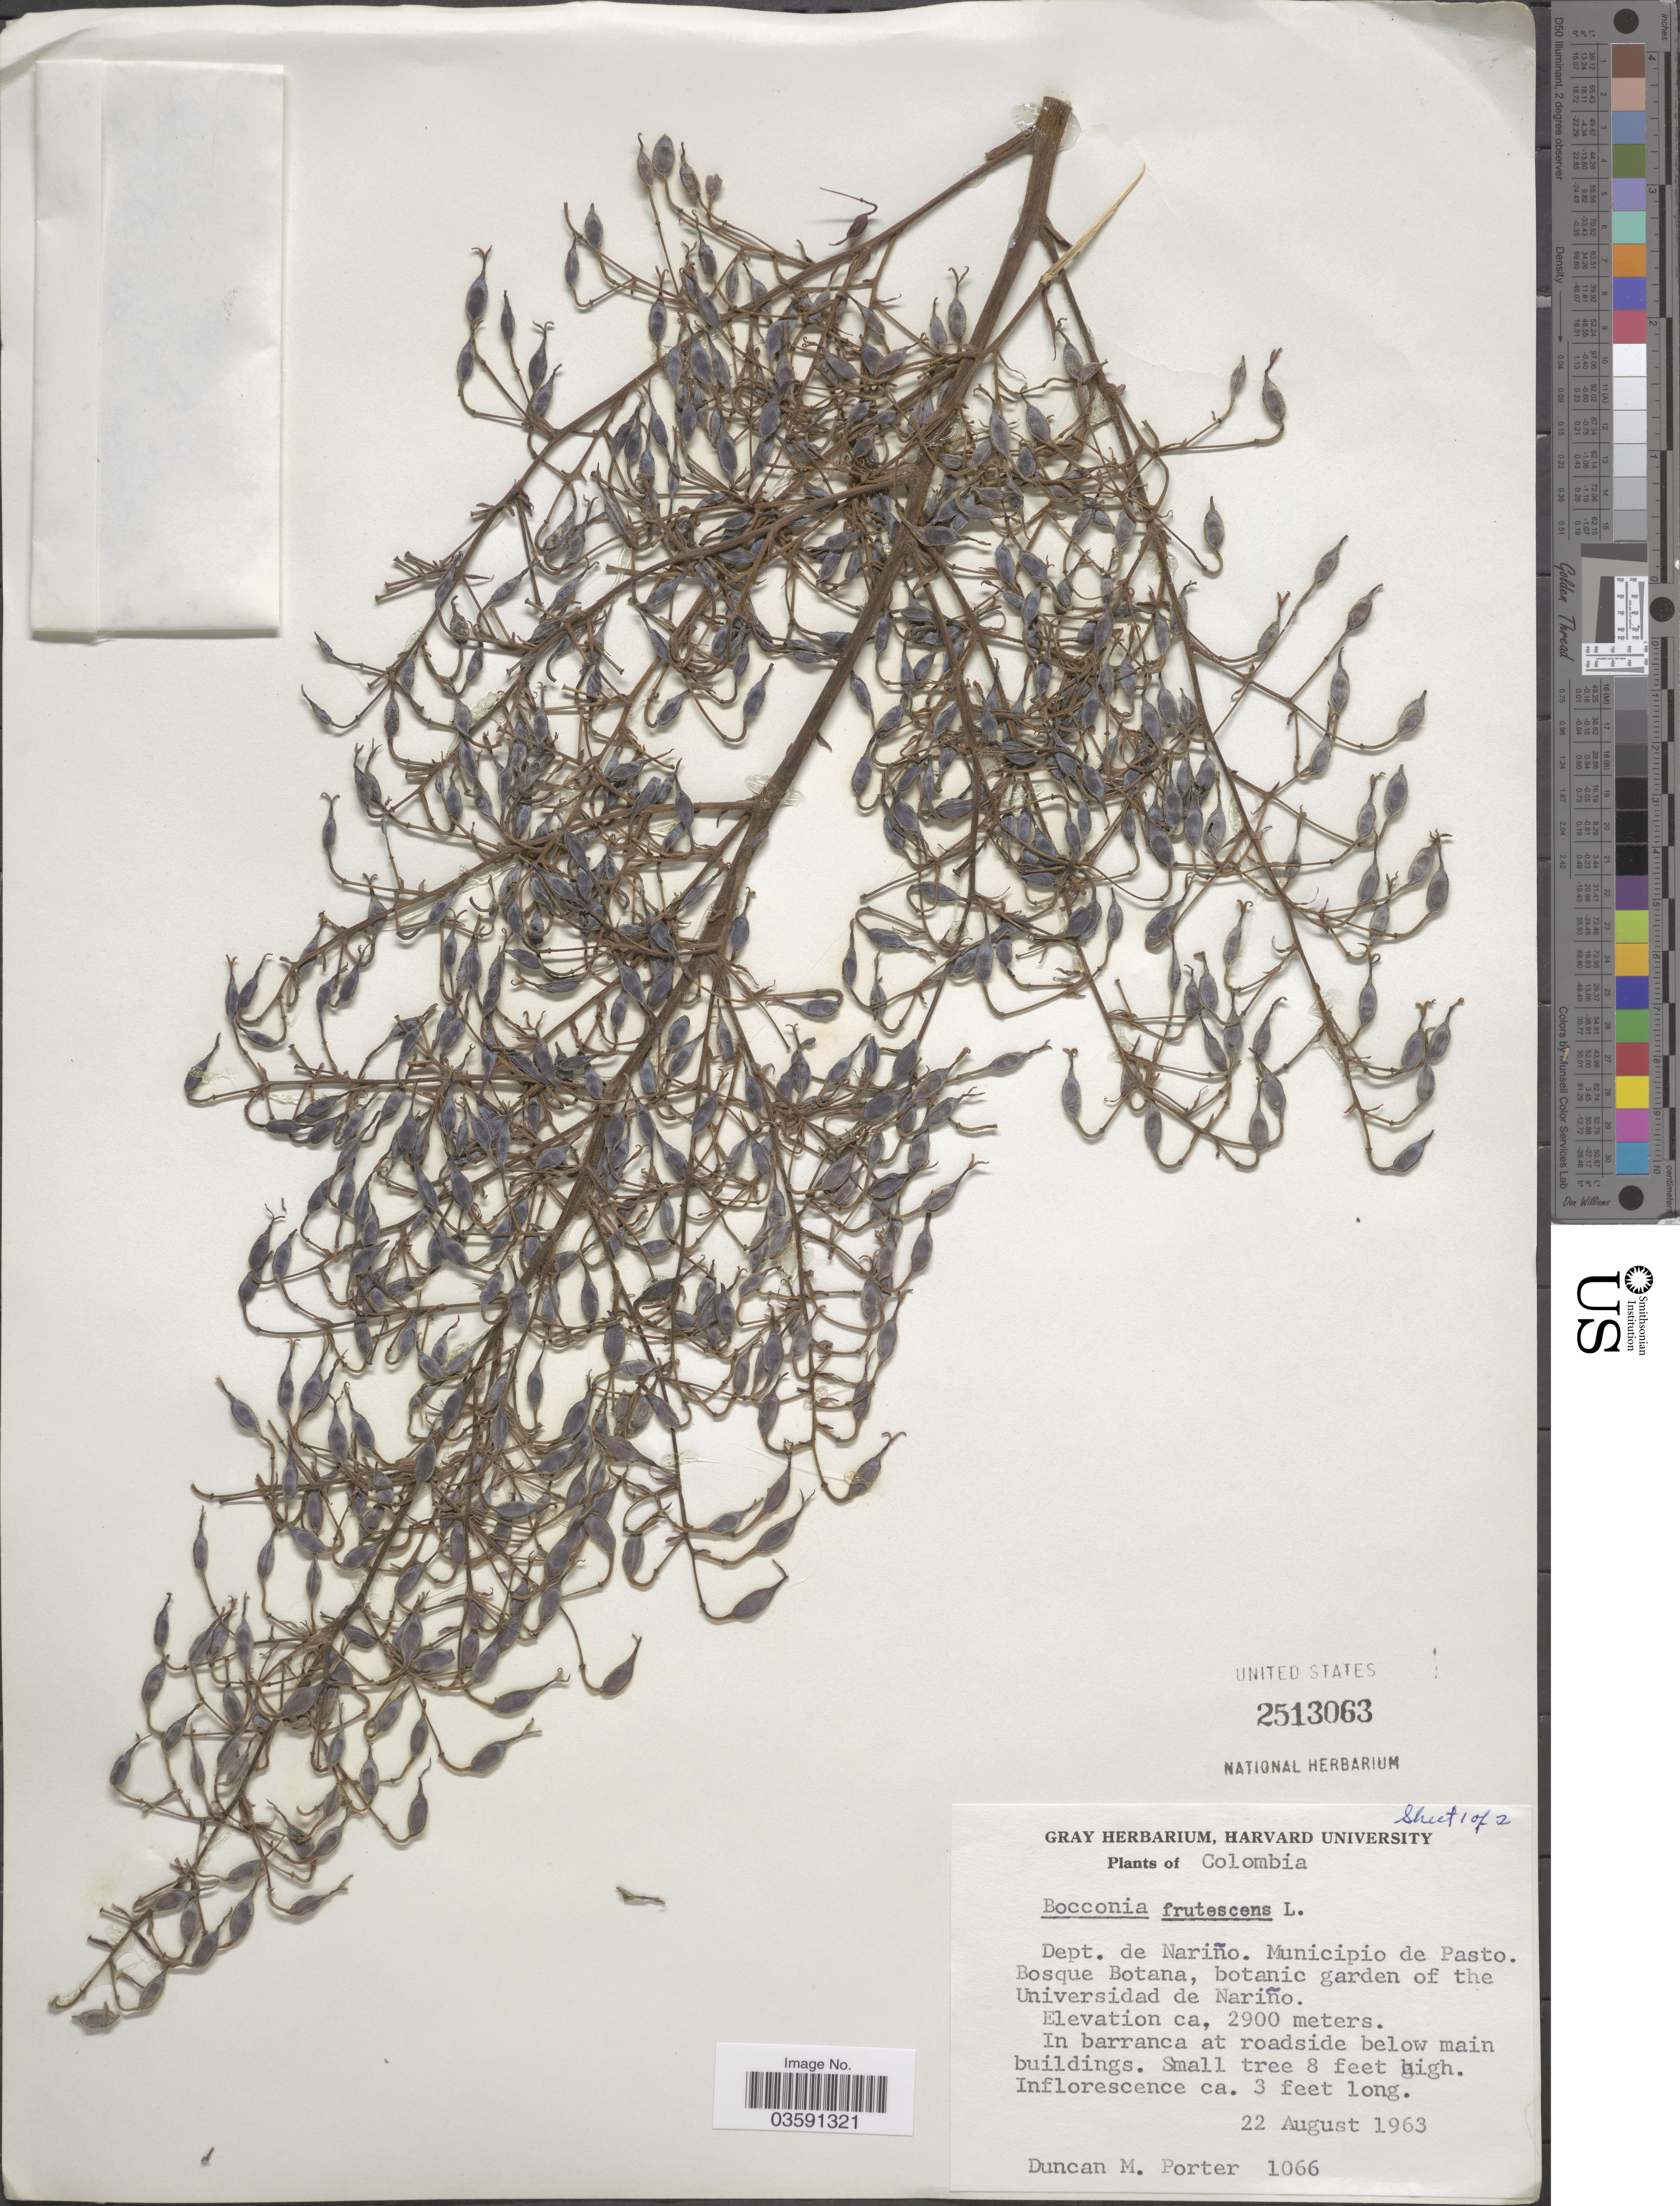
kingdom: Plantae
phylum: Tracheophyta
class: Magnoliopsida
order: Ranunculales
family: Papaveraceae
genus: Bocconia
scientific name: Bocconia integrifolia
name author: Bonpl.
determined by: Strong, Mark T., (BOT), Smithsonian Institution - National Museum of Natural History (UNITED STATES)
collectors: D. Porter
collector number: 1066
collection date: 1963-08-22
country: Colombia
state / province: Nariño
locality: Dept. de Nariño. Municipio de Pasto. Bosque Botana, botanic garden of the Universidad de Nariño.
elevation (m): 2900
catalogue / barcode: US 2513063